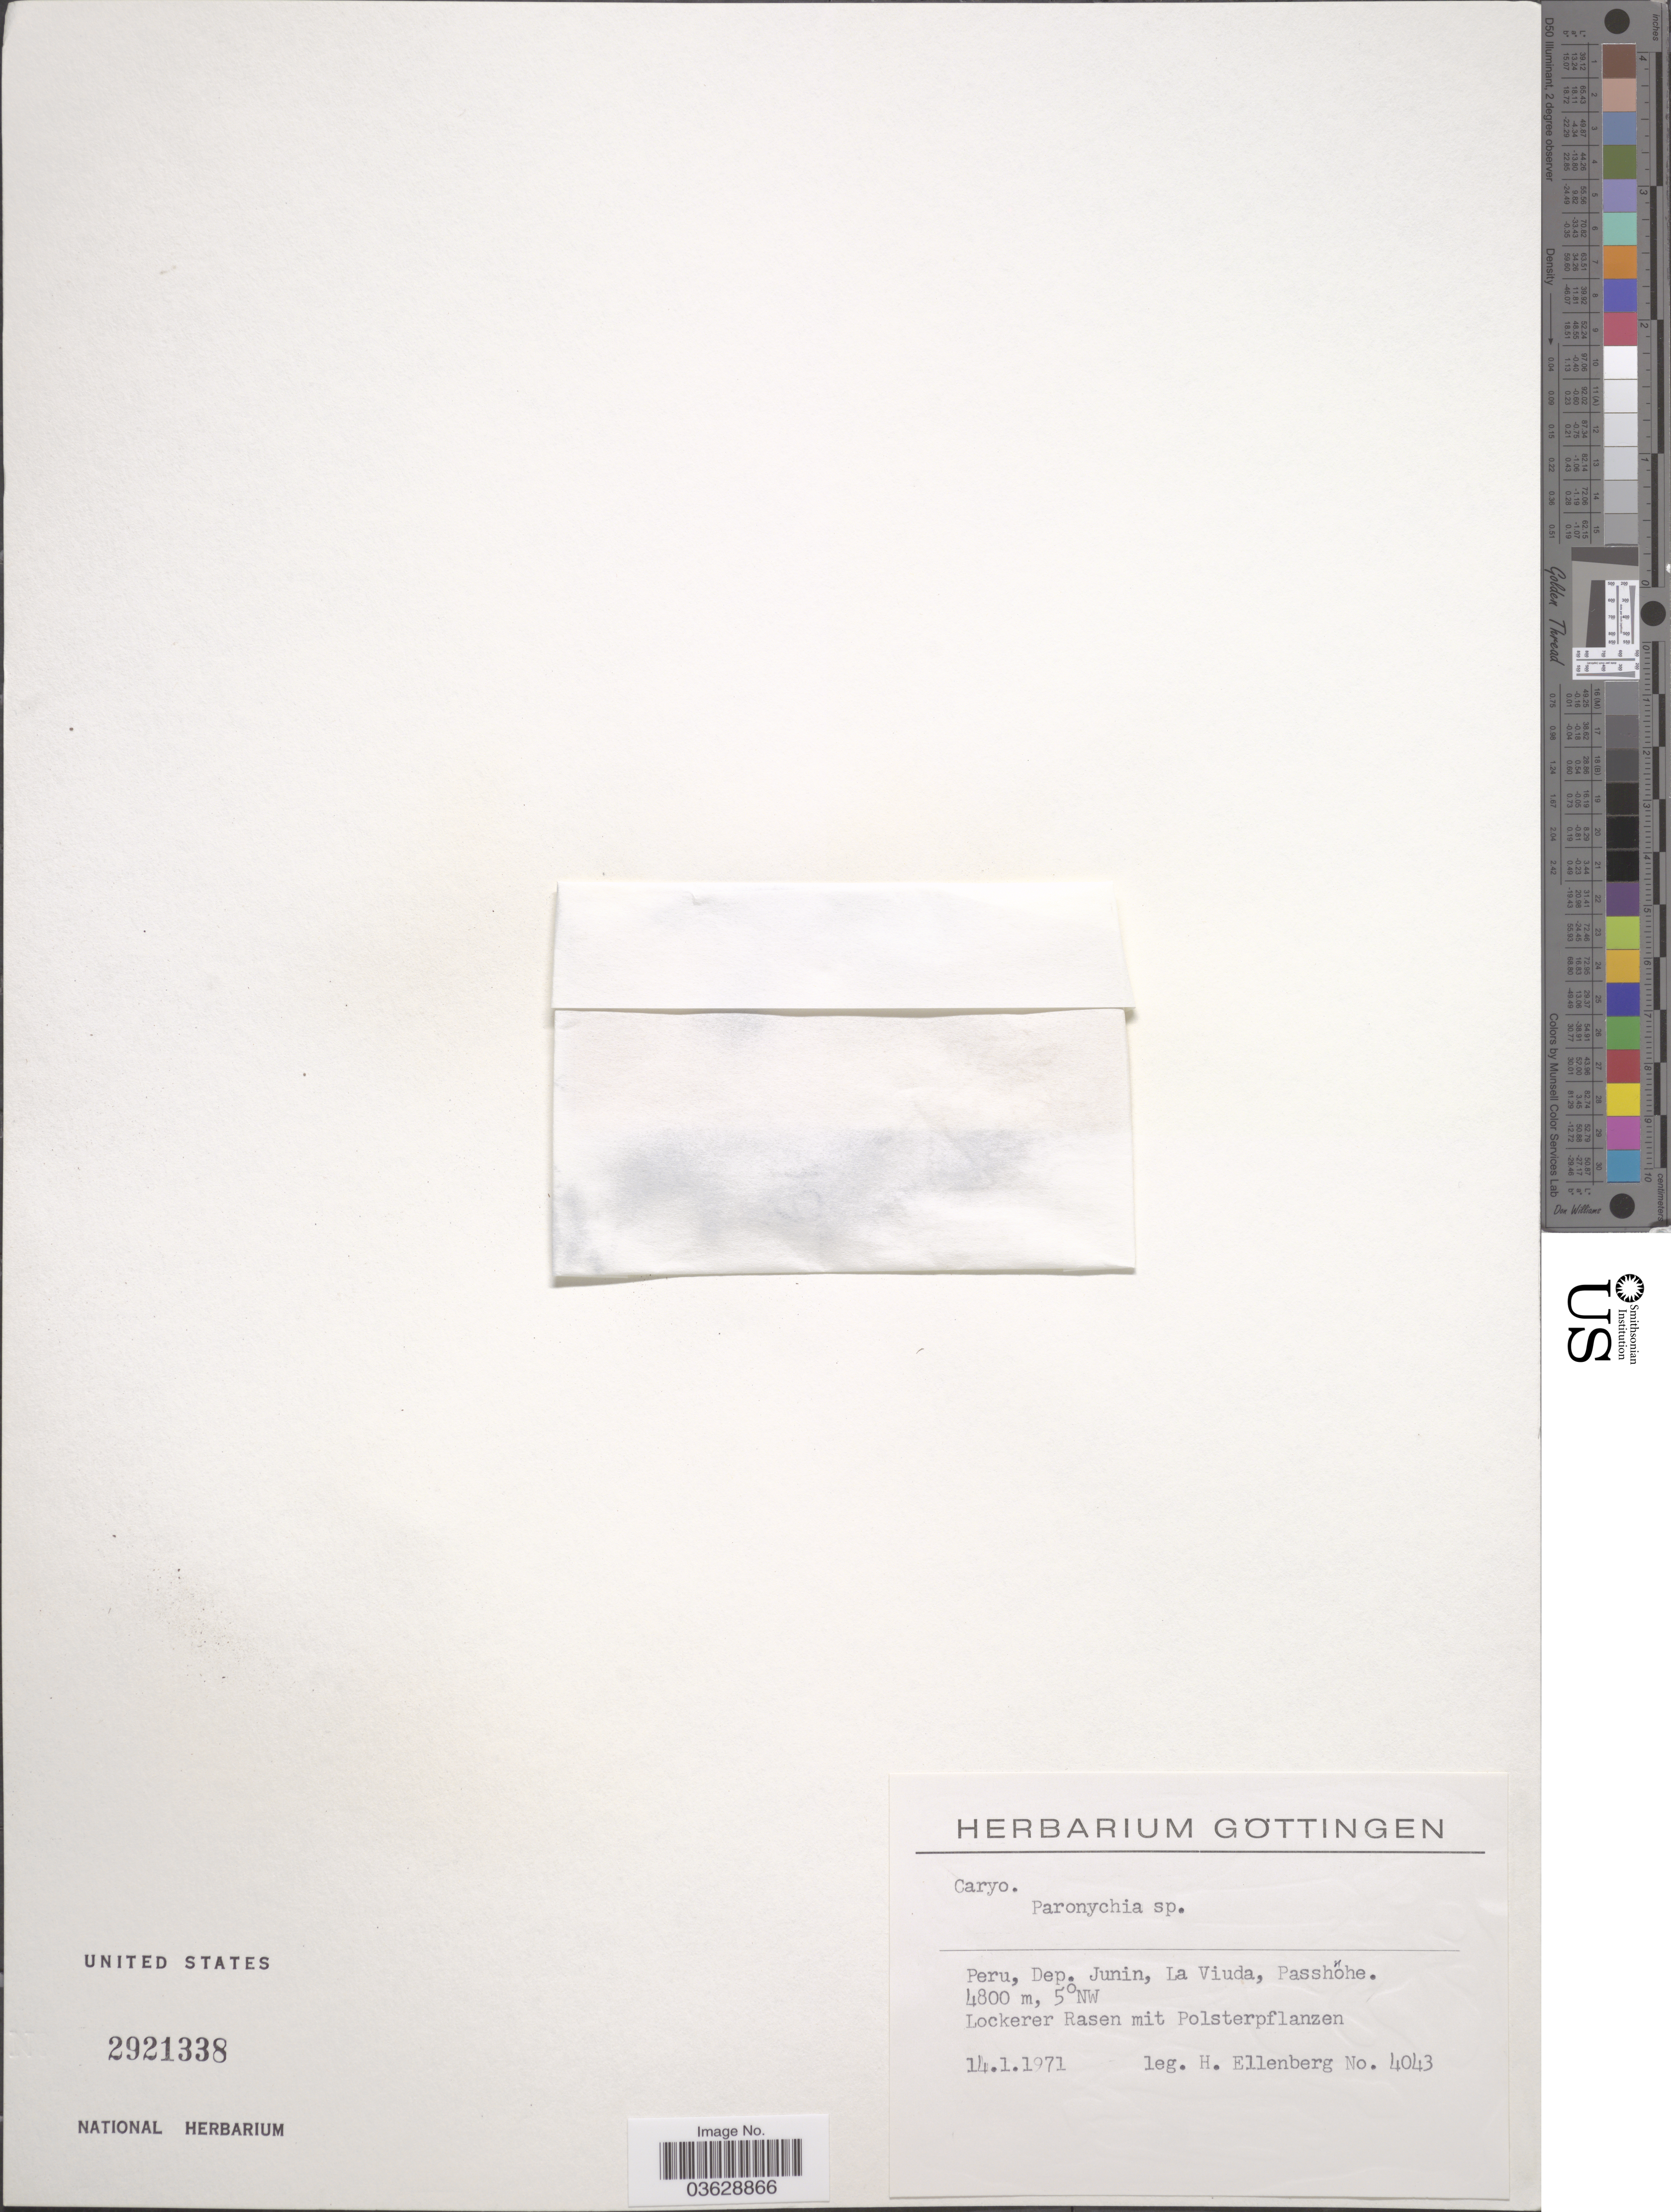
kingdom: Plantae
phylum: Tracheophyta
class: Magnoliopsida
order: Caryophyllales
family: Caryophyllaceae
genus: Paronychia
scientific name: Paronychia sp.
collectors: H. Ellenberg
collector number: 4043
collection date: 1971-01-14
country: Peru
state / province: Junín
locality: Dep. Junin, La Viuda, Passhöhe.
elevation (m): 4800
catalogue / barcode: US 2921338